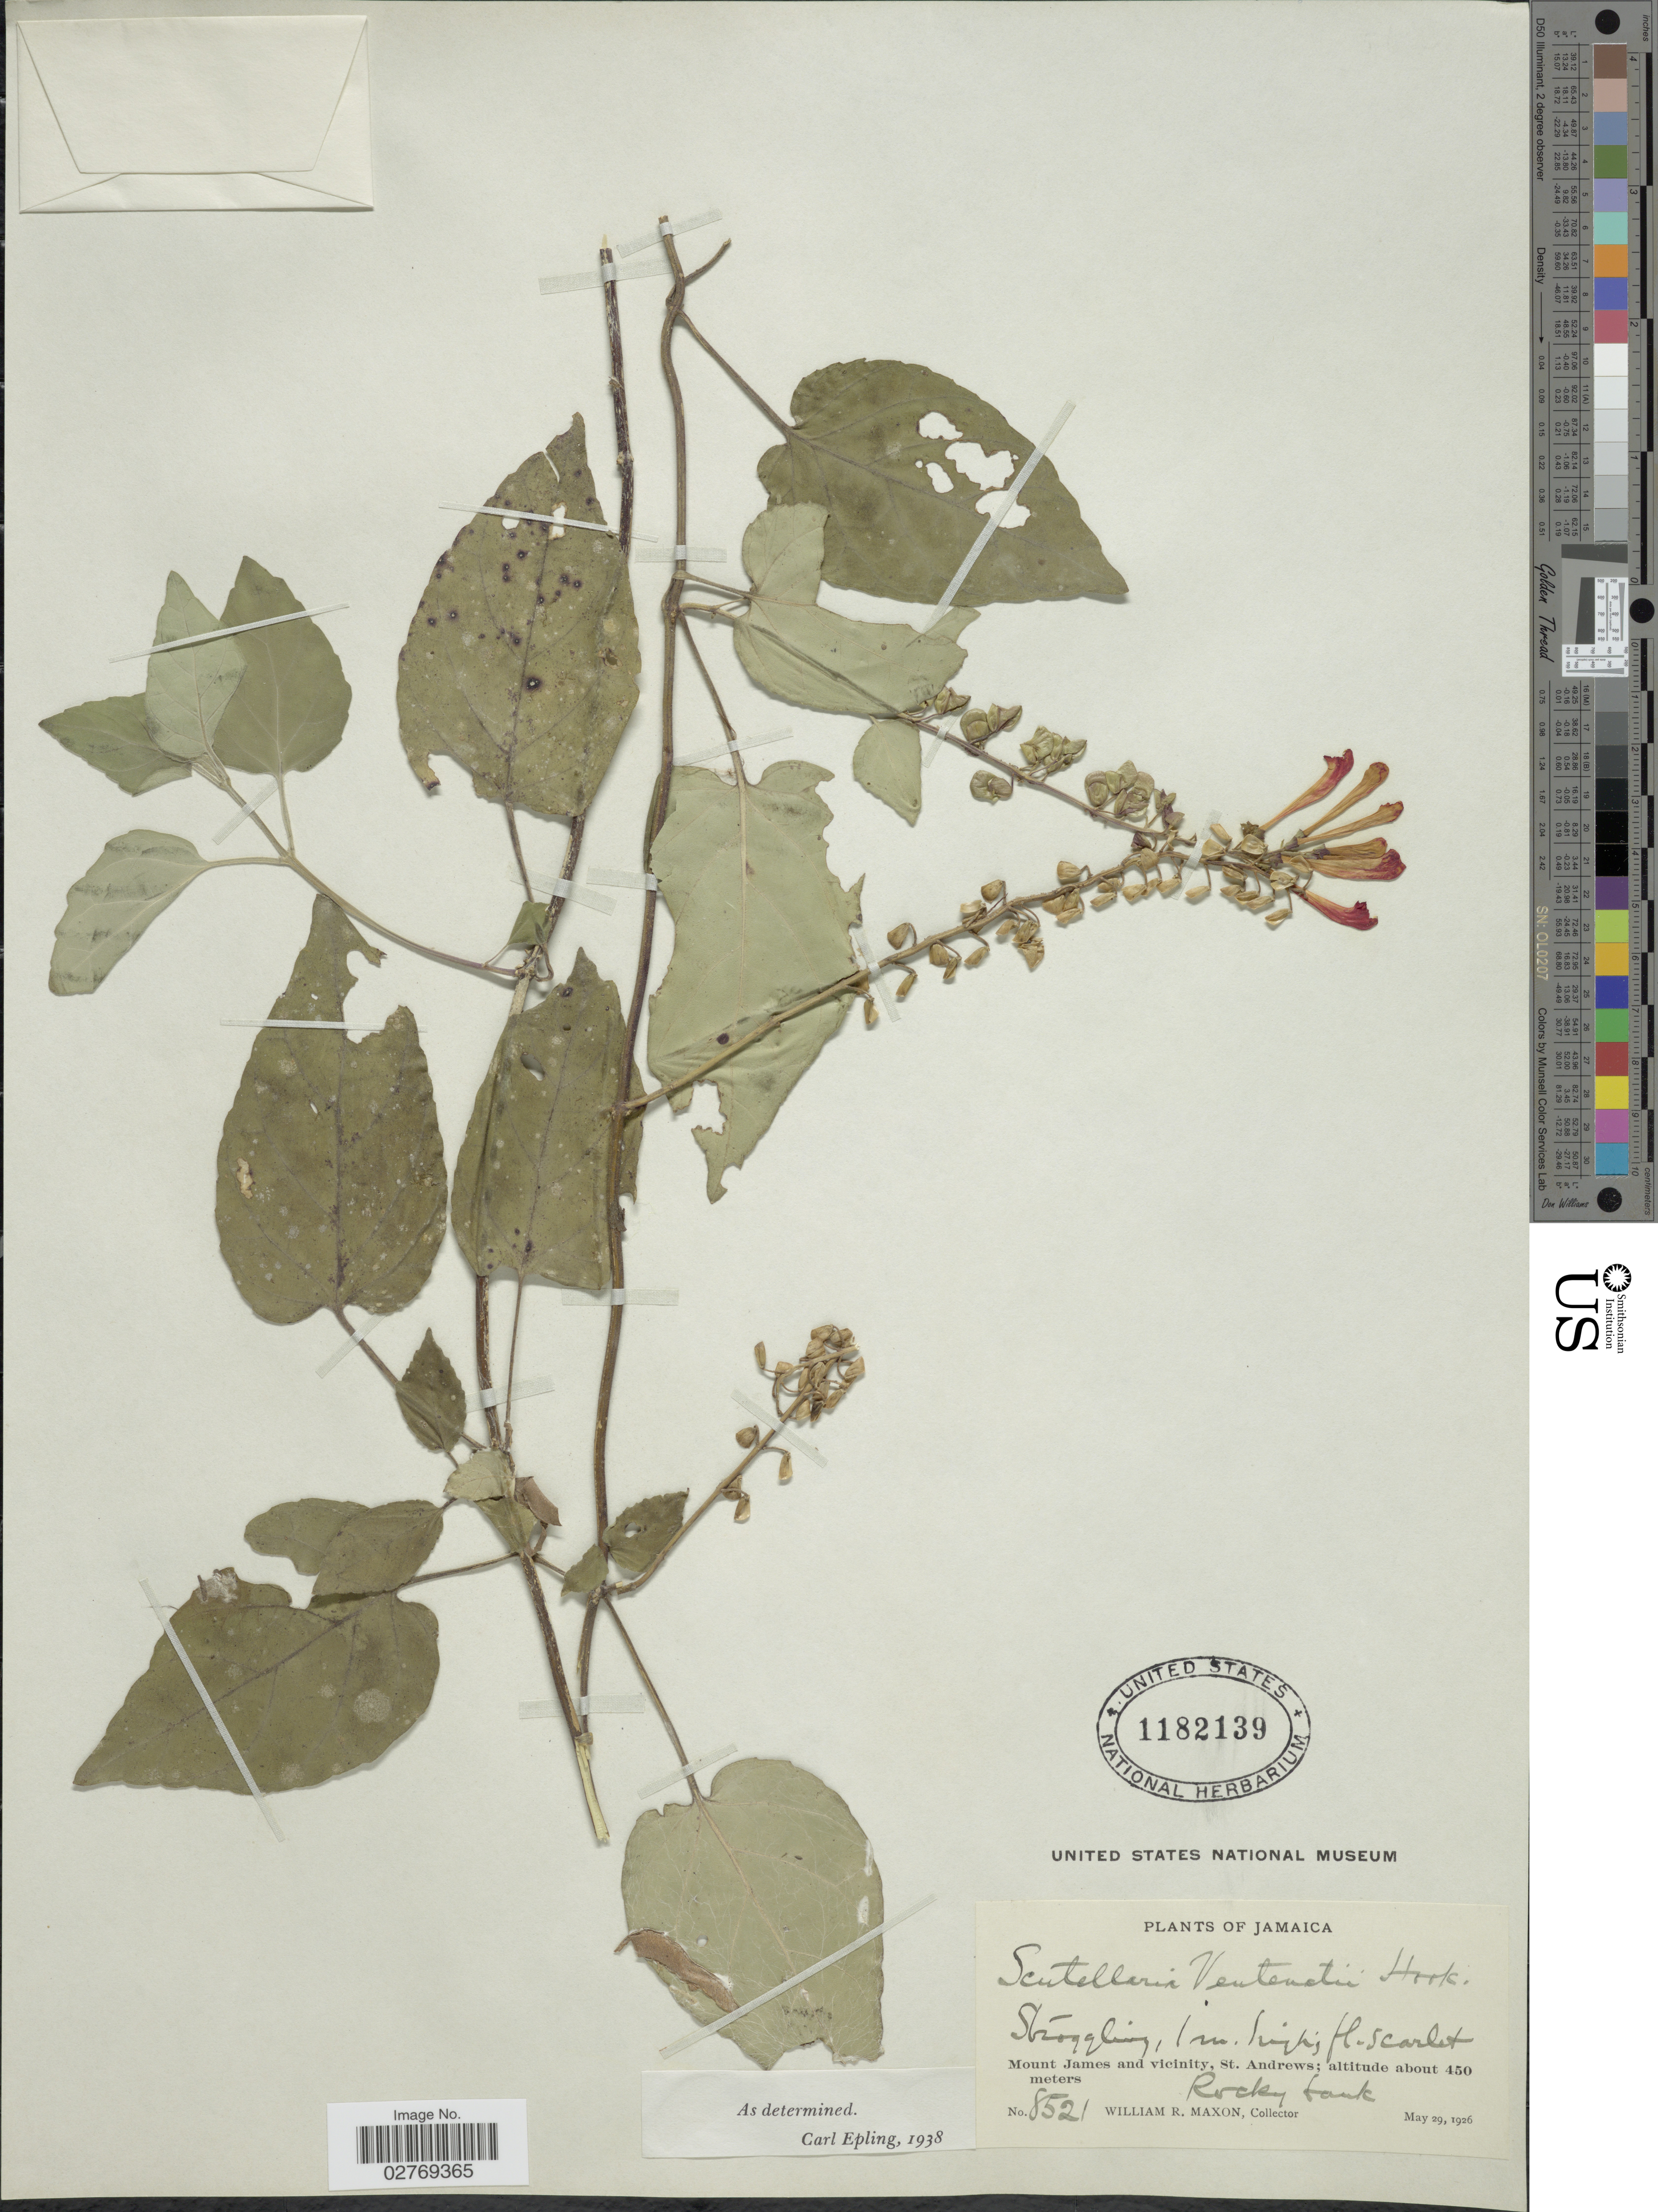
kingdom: Plantae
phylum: Tracheophyta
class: Magnoliopsida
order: Lamiales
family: Lamiaceae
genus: Scutellaria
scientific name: Scutellaria ventenatii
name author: Hook.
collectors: W. R. Maxon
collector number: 8521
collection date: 1926-05-29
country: Jamaica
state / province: Saint Andrew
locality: Mount James and vicinity, St. Andrews.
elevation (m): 450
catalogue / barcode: US 1182139